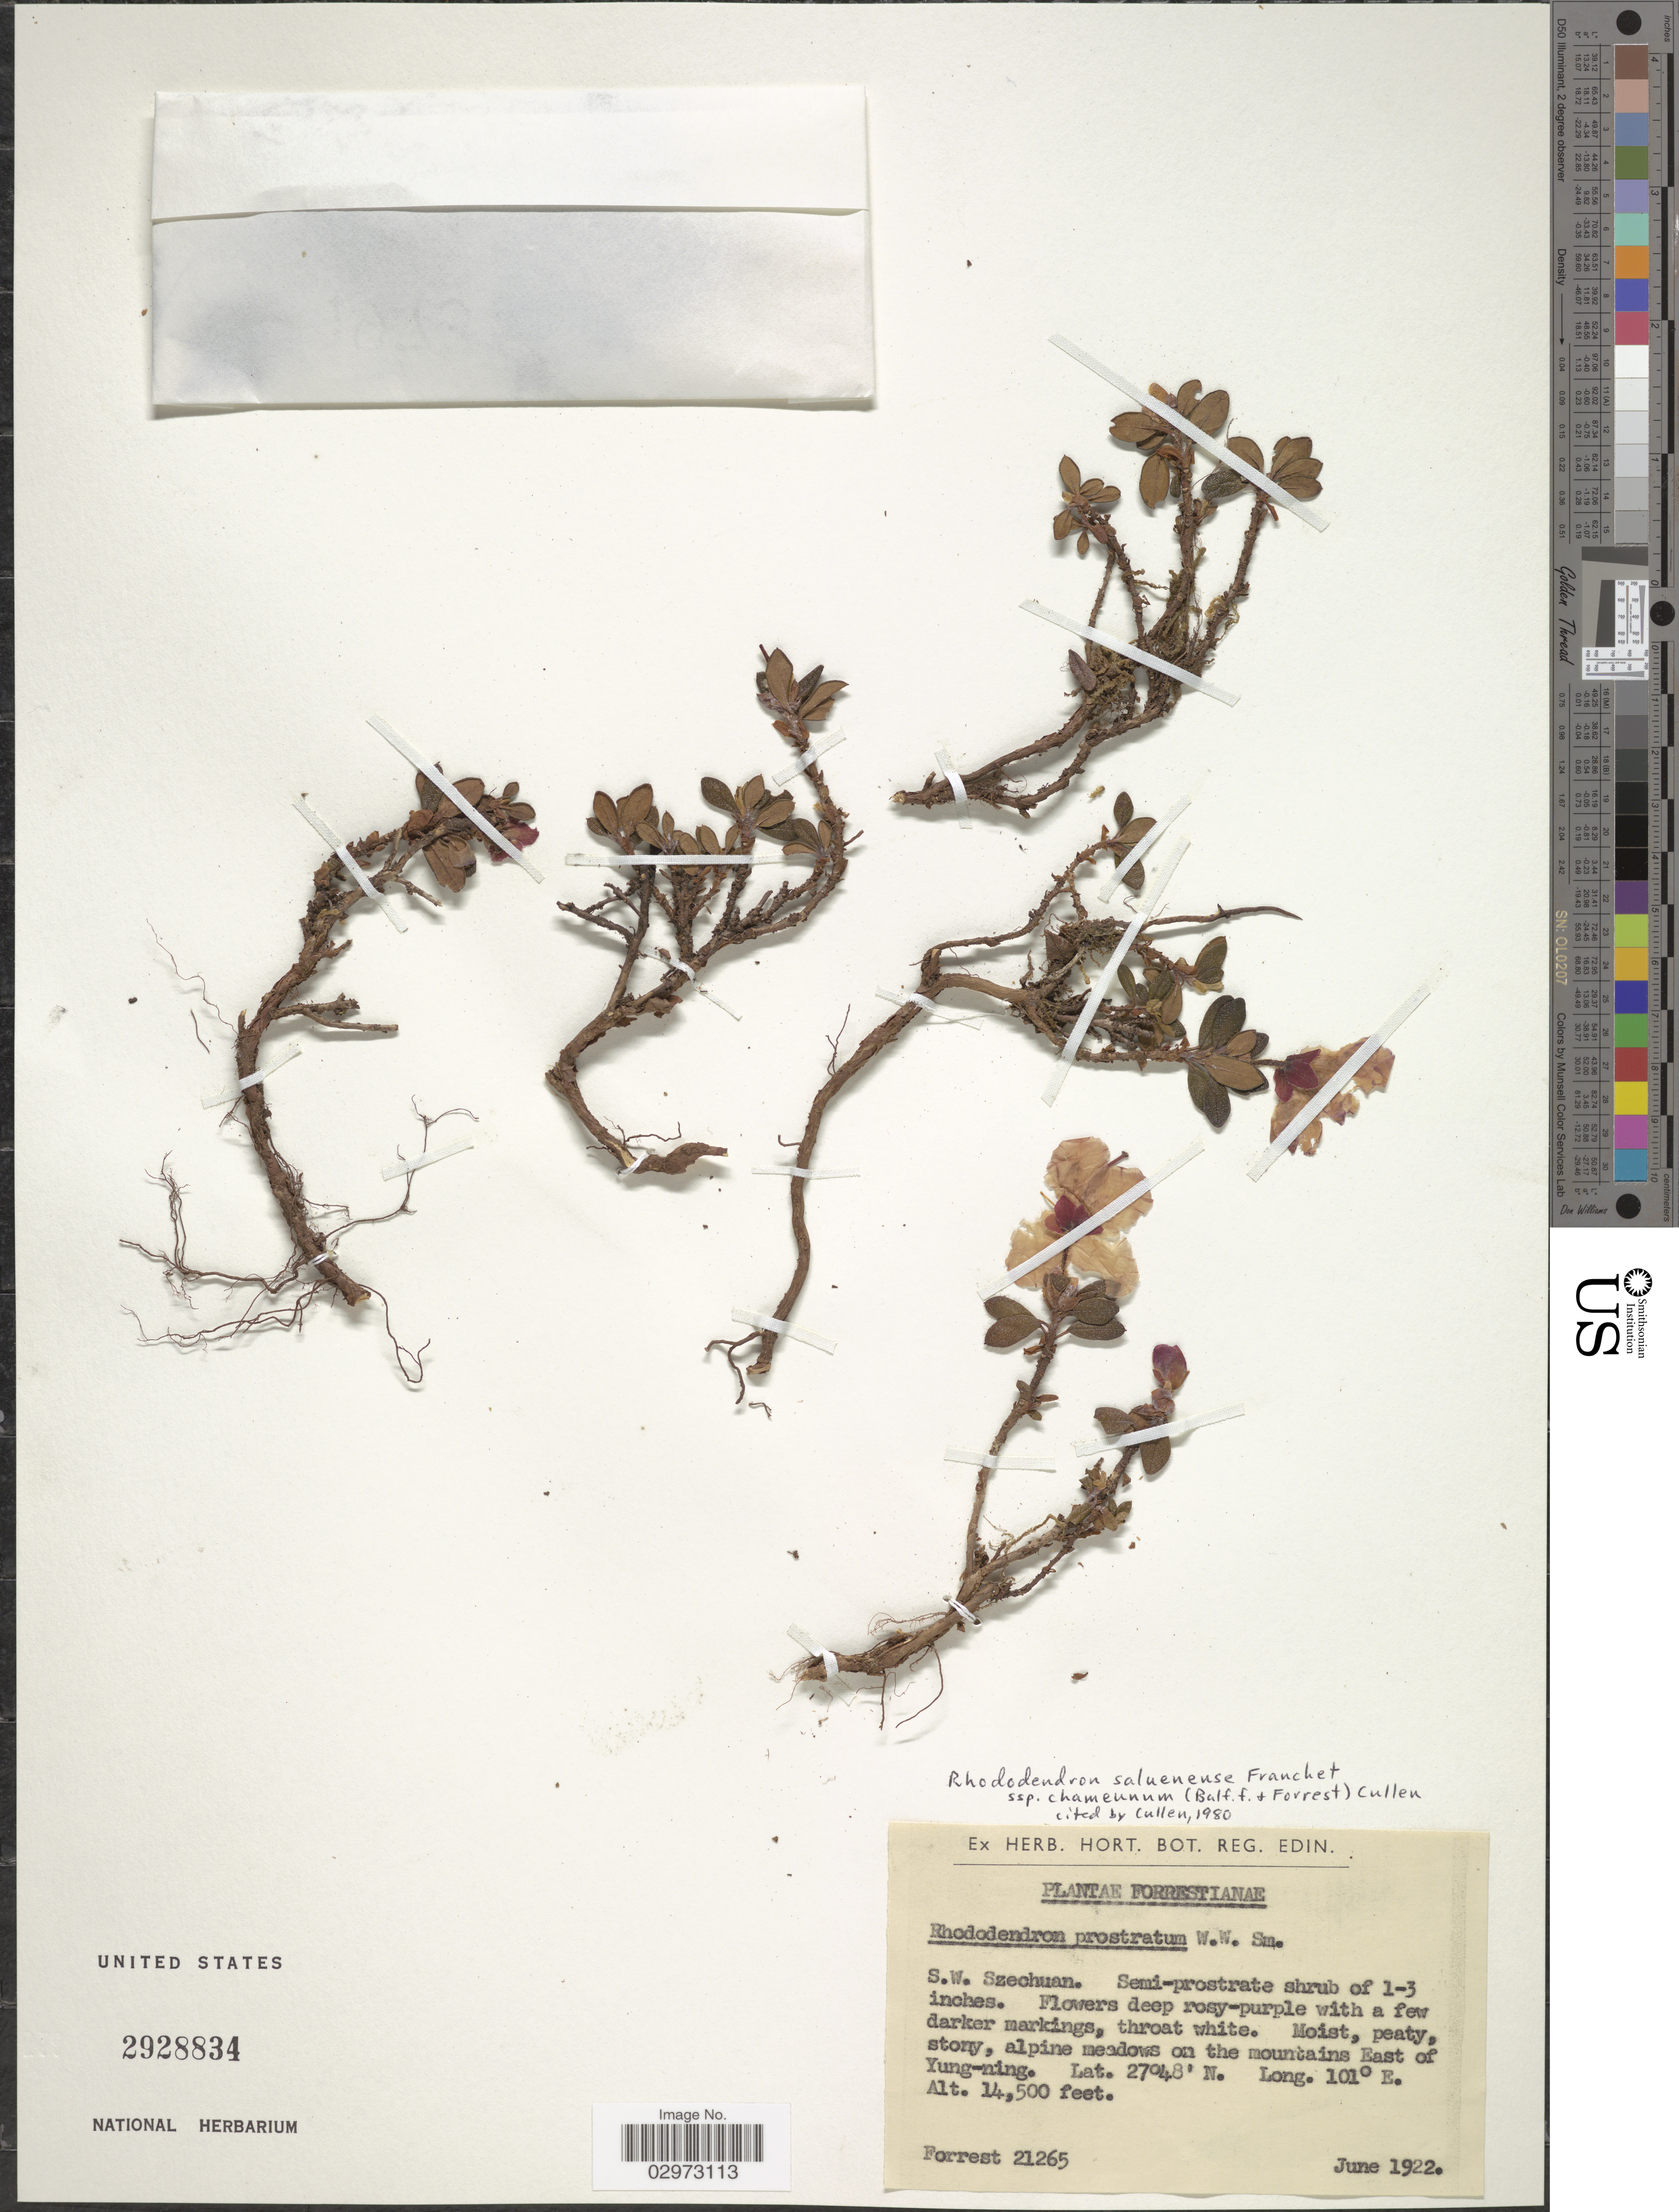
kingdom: Plantae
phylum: Tracheophyta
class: Magnoliopsida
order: Ericales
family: Ericaceae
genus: Rhododendron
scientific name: Rhododendron saluenense subsp. chameunum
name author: (Balf. f. & Forrest) Cullen in Cullen & D.F.Chamb.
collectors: -. Forrest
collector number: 21265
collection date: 1922-06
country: China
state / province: Sichuan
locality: S.W. Szechuan. On the mountains East of Yung-ning.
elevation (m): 4420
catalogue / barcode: US 2928834